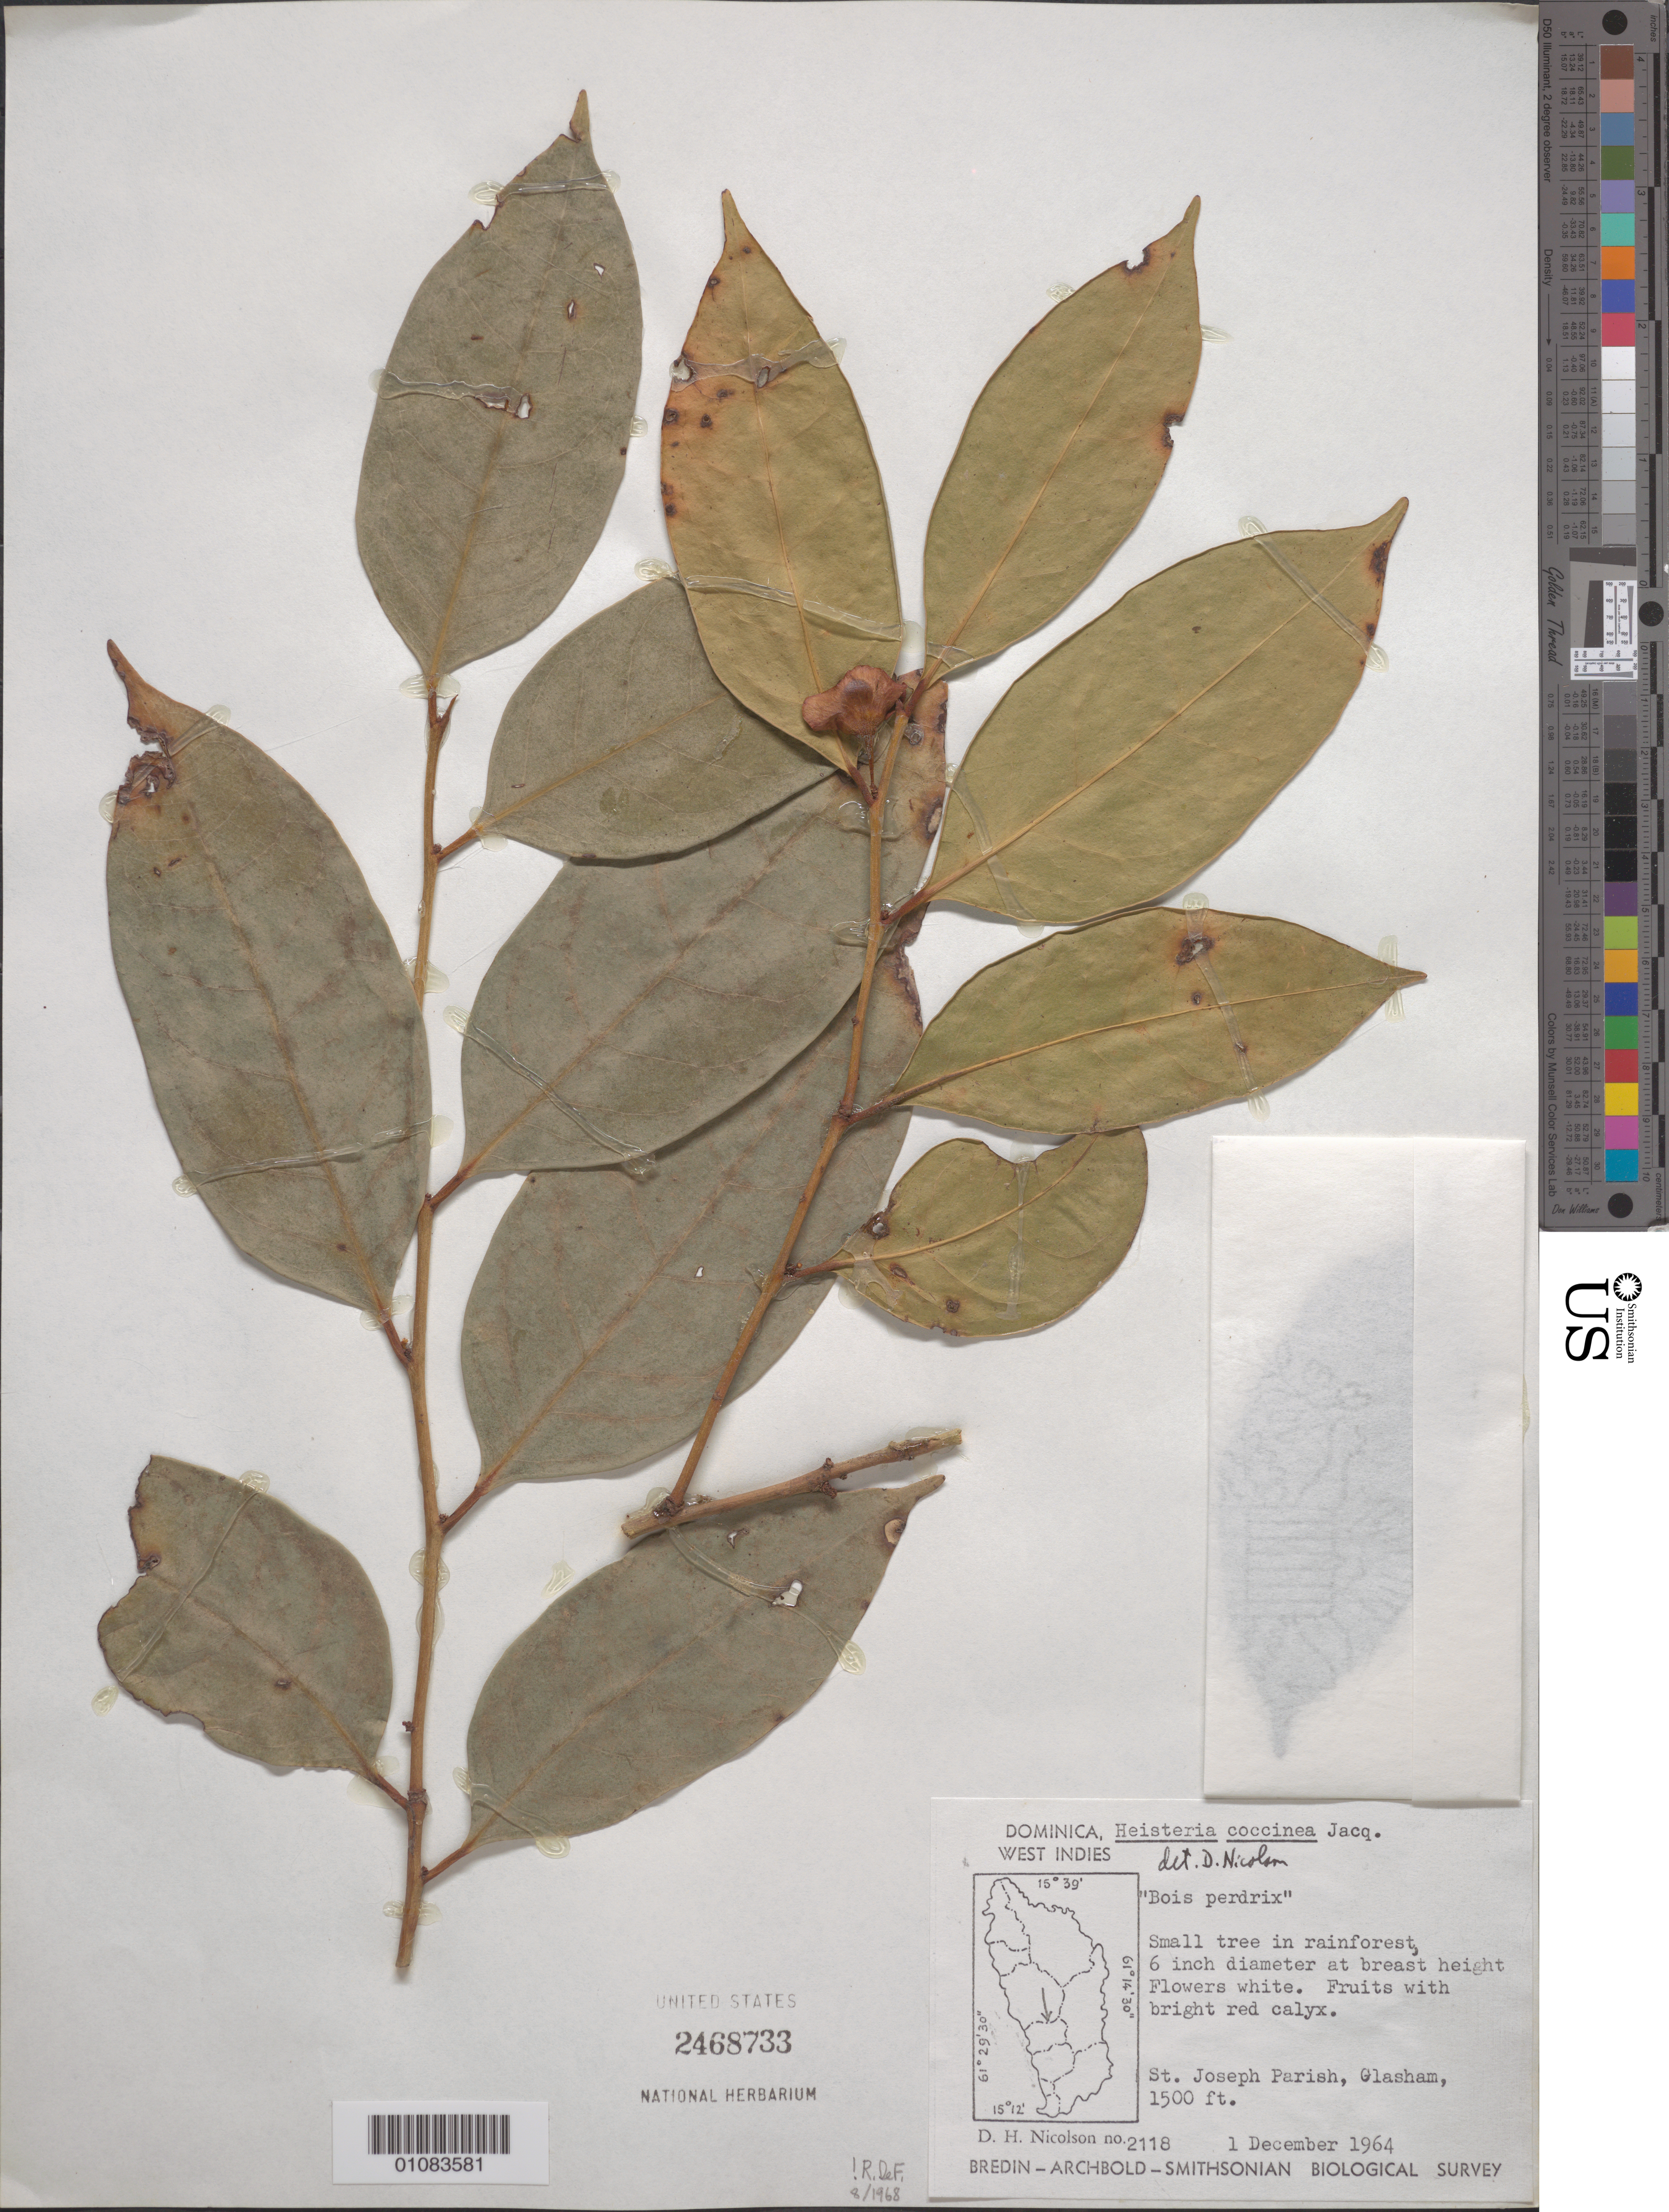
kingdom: Plantae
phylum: Tracheophyta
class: Magnoliopsida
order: Santalales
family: Erythropalaceae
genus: Heisteria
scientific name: Heisteria coccinea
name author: Jacq.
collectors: D. H. Nicolson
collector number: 2118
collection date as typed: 01 Dec 1964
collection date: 1964-12-01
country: Dominica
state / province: St. Joseph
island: Dominica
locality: Glasham.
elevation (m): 457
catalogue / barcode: US 2468733